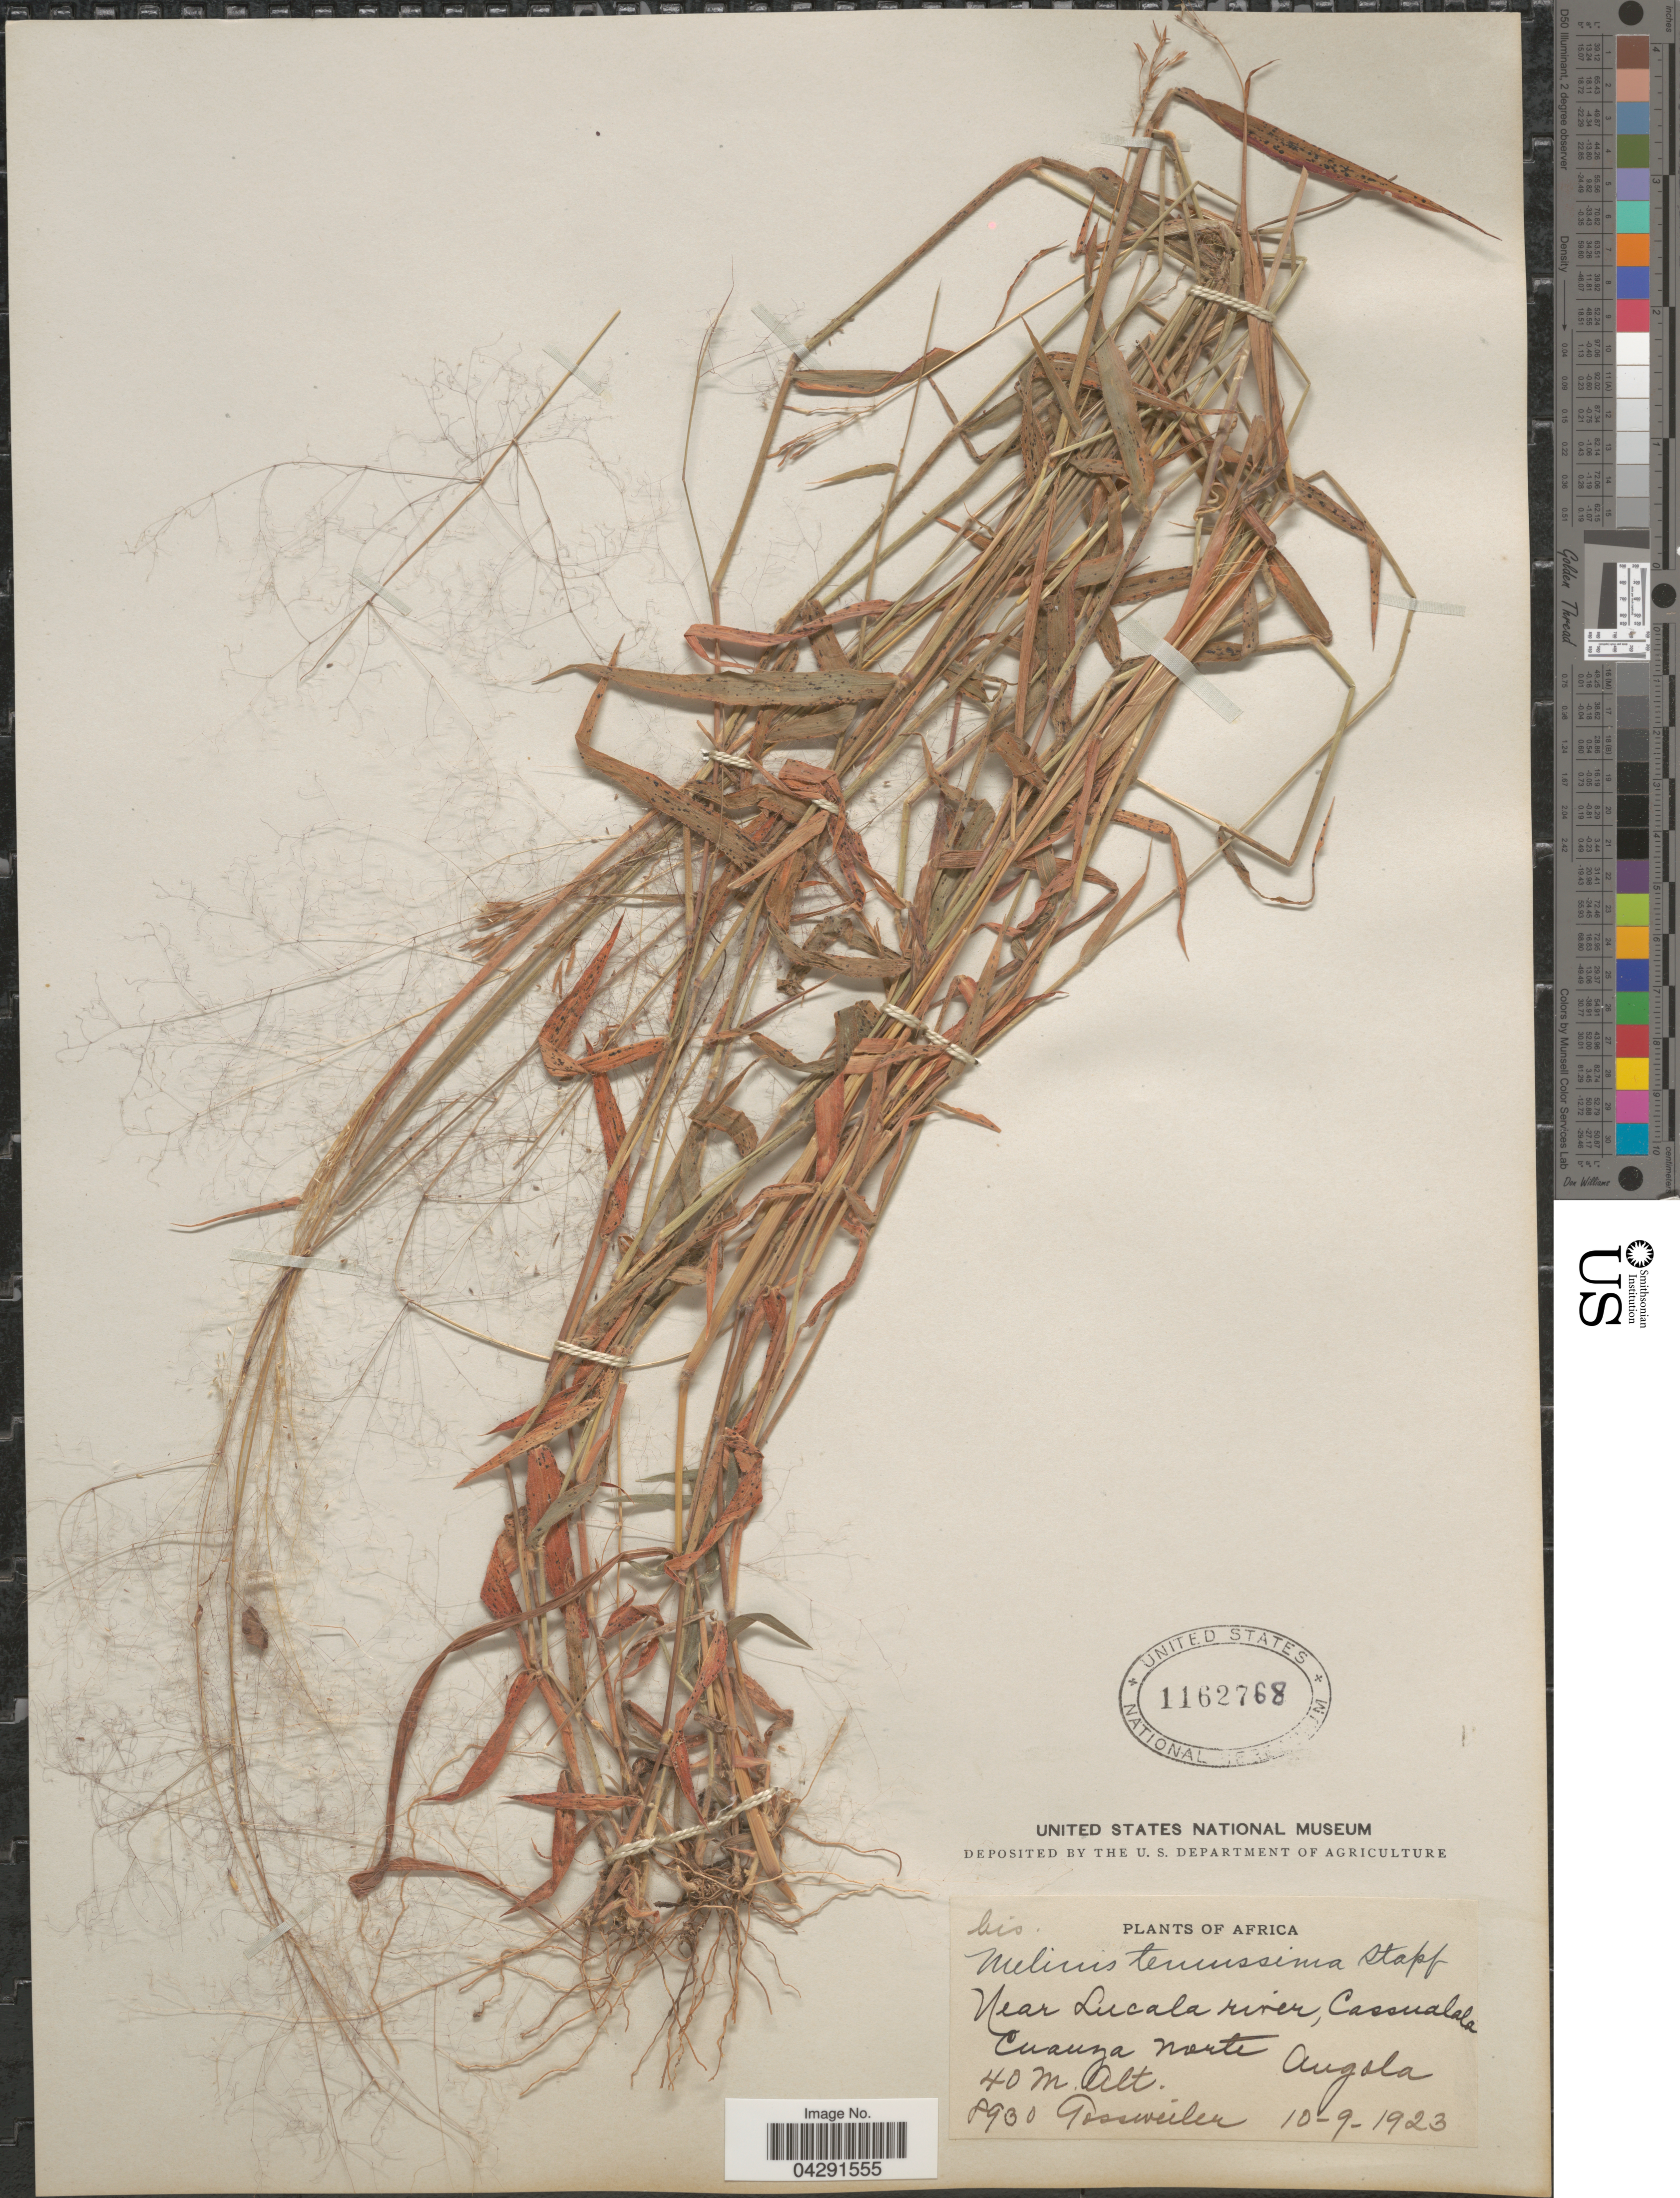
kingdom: Plantae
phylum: Tracheophyta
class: Liliopsida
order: Poales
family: Poaceae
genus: Melinis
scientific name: Melinis tenuissima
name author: Stapf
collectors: -. Gossweiler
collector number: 8930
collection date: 1923-09-10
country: Angola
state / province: Cuanza Norte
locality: Near Lucala river, Cassualala.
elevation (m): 40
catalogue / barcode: US 1162768